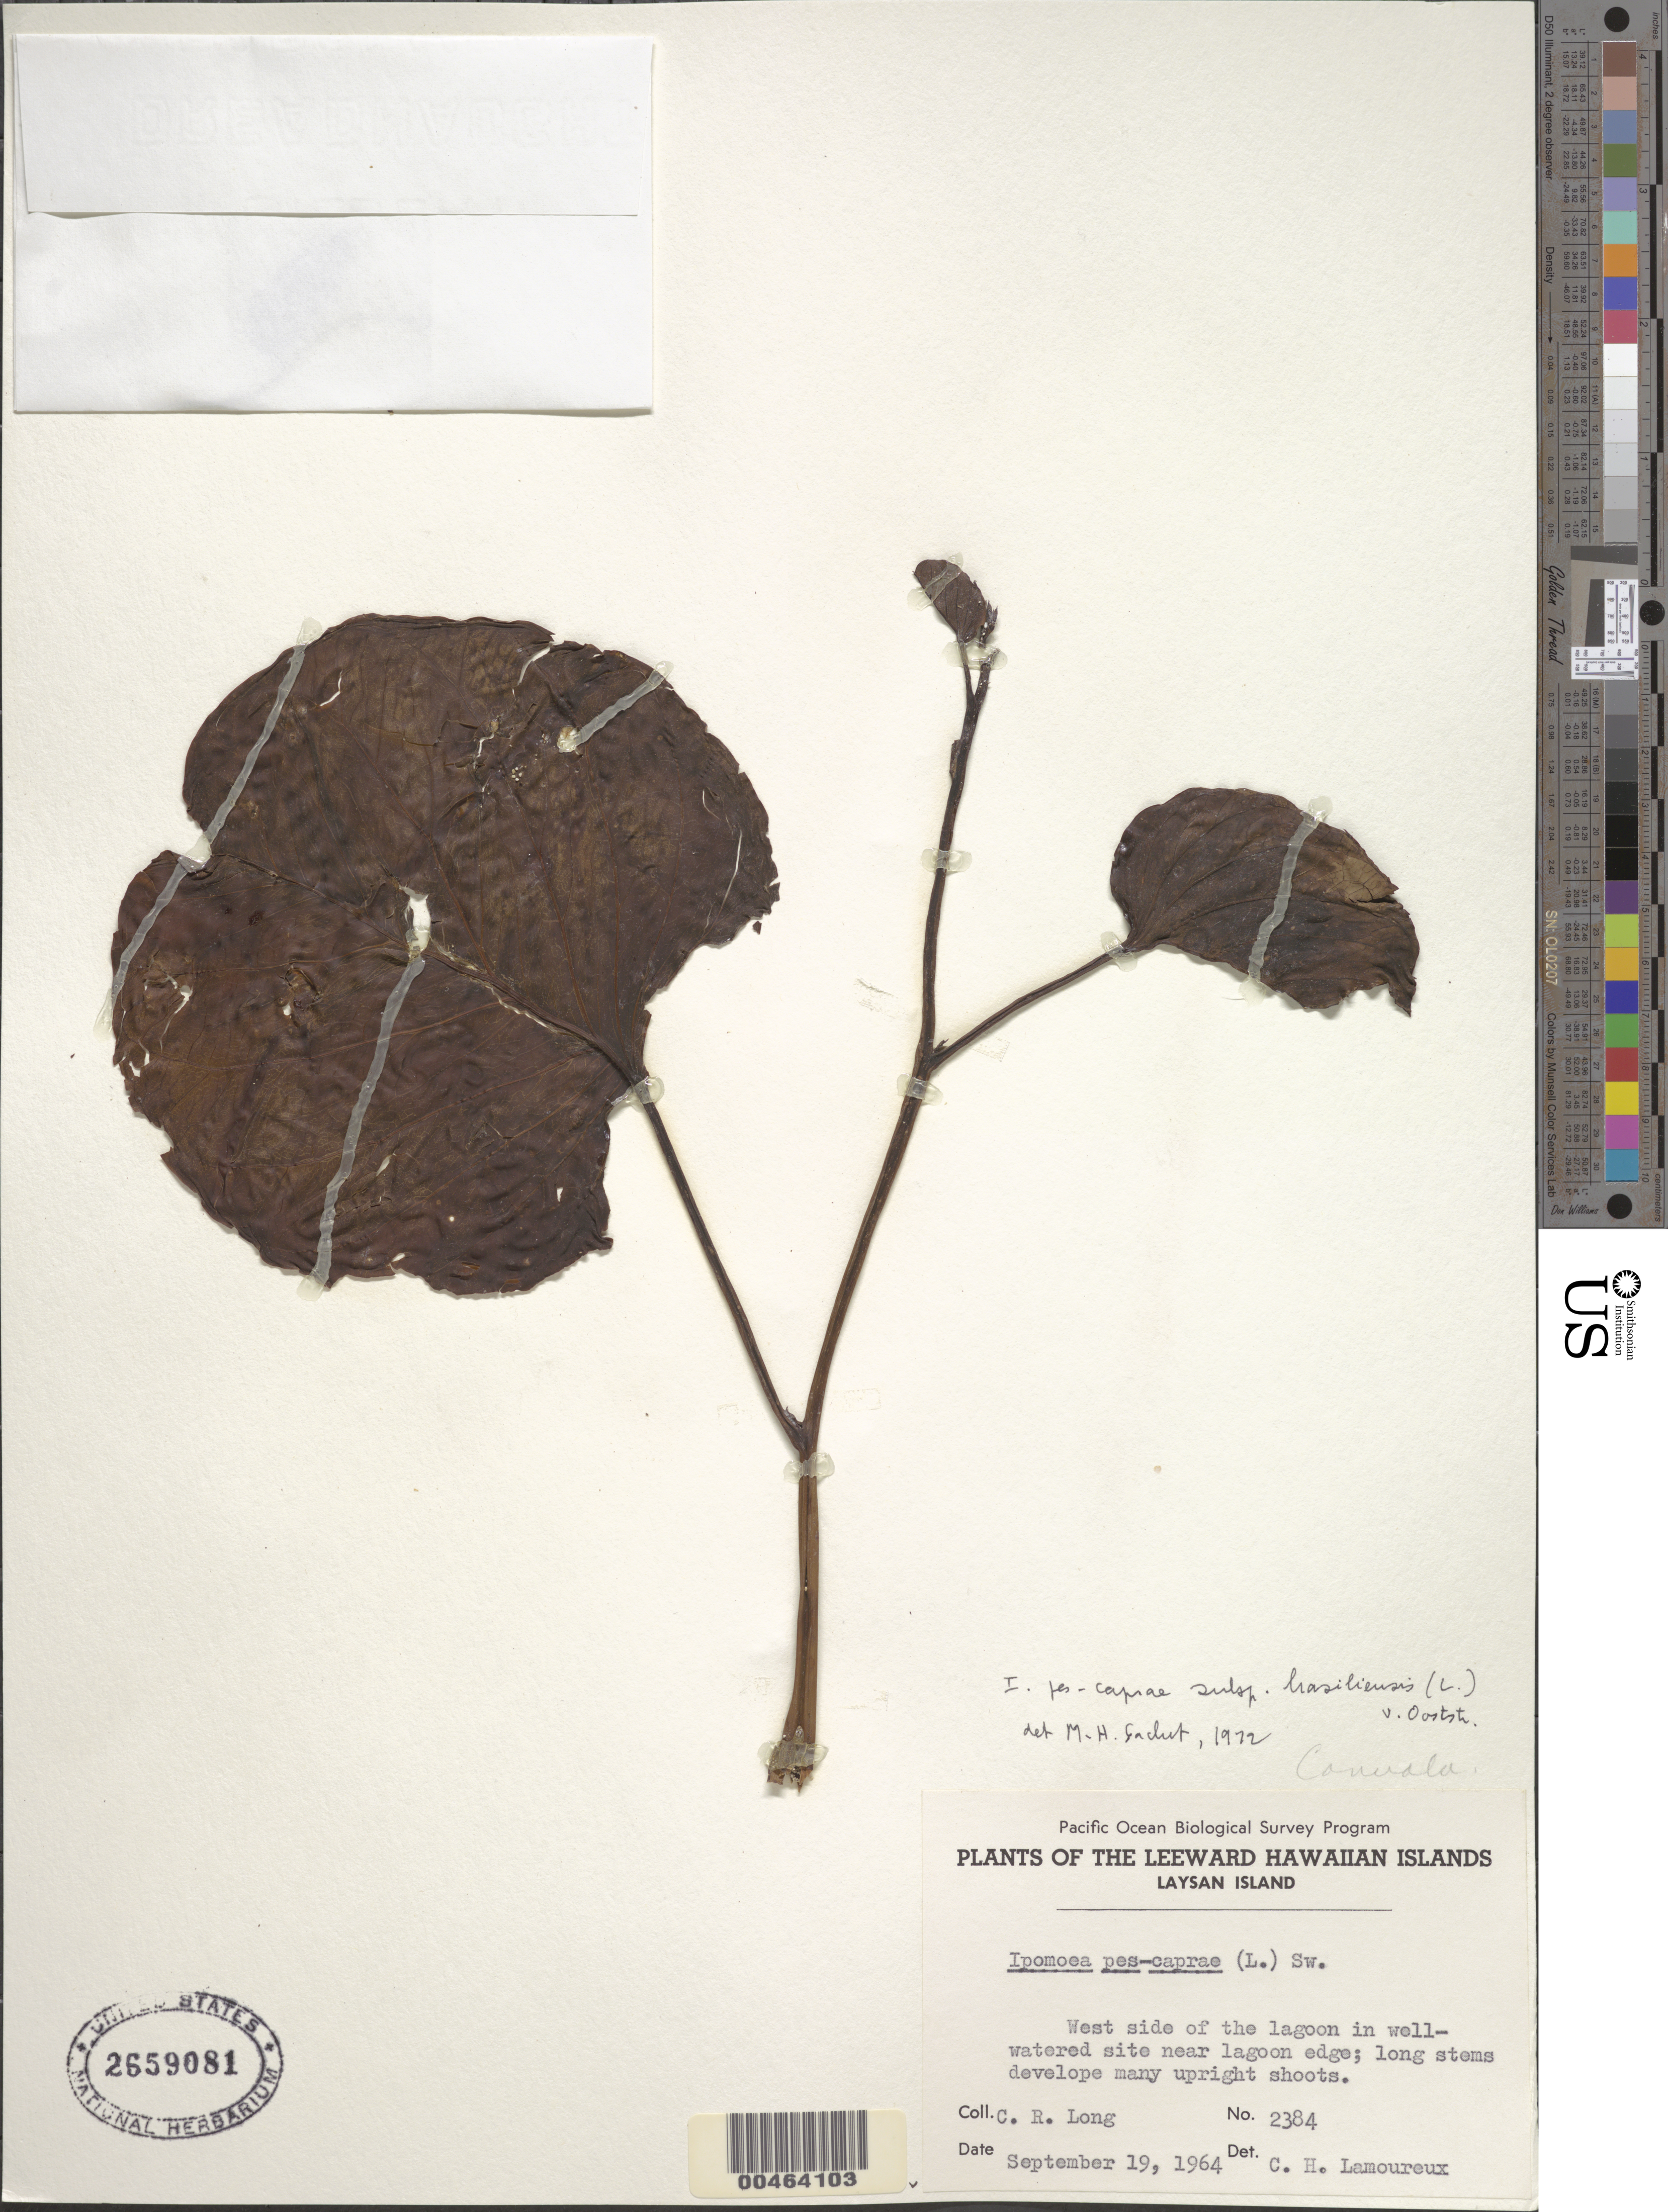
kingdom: Plantae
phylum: Tracheophyta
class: Magnoliopsida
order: Solanales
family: Convolvulaceae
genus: Ipomoea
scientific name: Ipomoea pes-caprae subsp. brasiliensis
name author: (L.) Ooststr.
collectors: C. Long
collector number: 2384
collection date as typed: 19 Sep 1964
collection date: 1964-09-19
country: United States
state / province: Hawaii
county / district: Honolulu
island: Laysan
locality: West side of the lagoon in well-watered site near lagoon edge.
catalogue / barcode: US 2659081